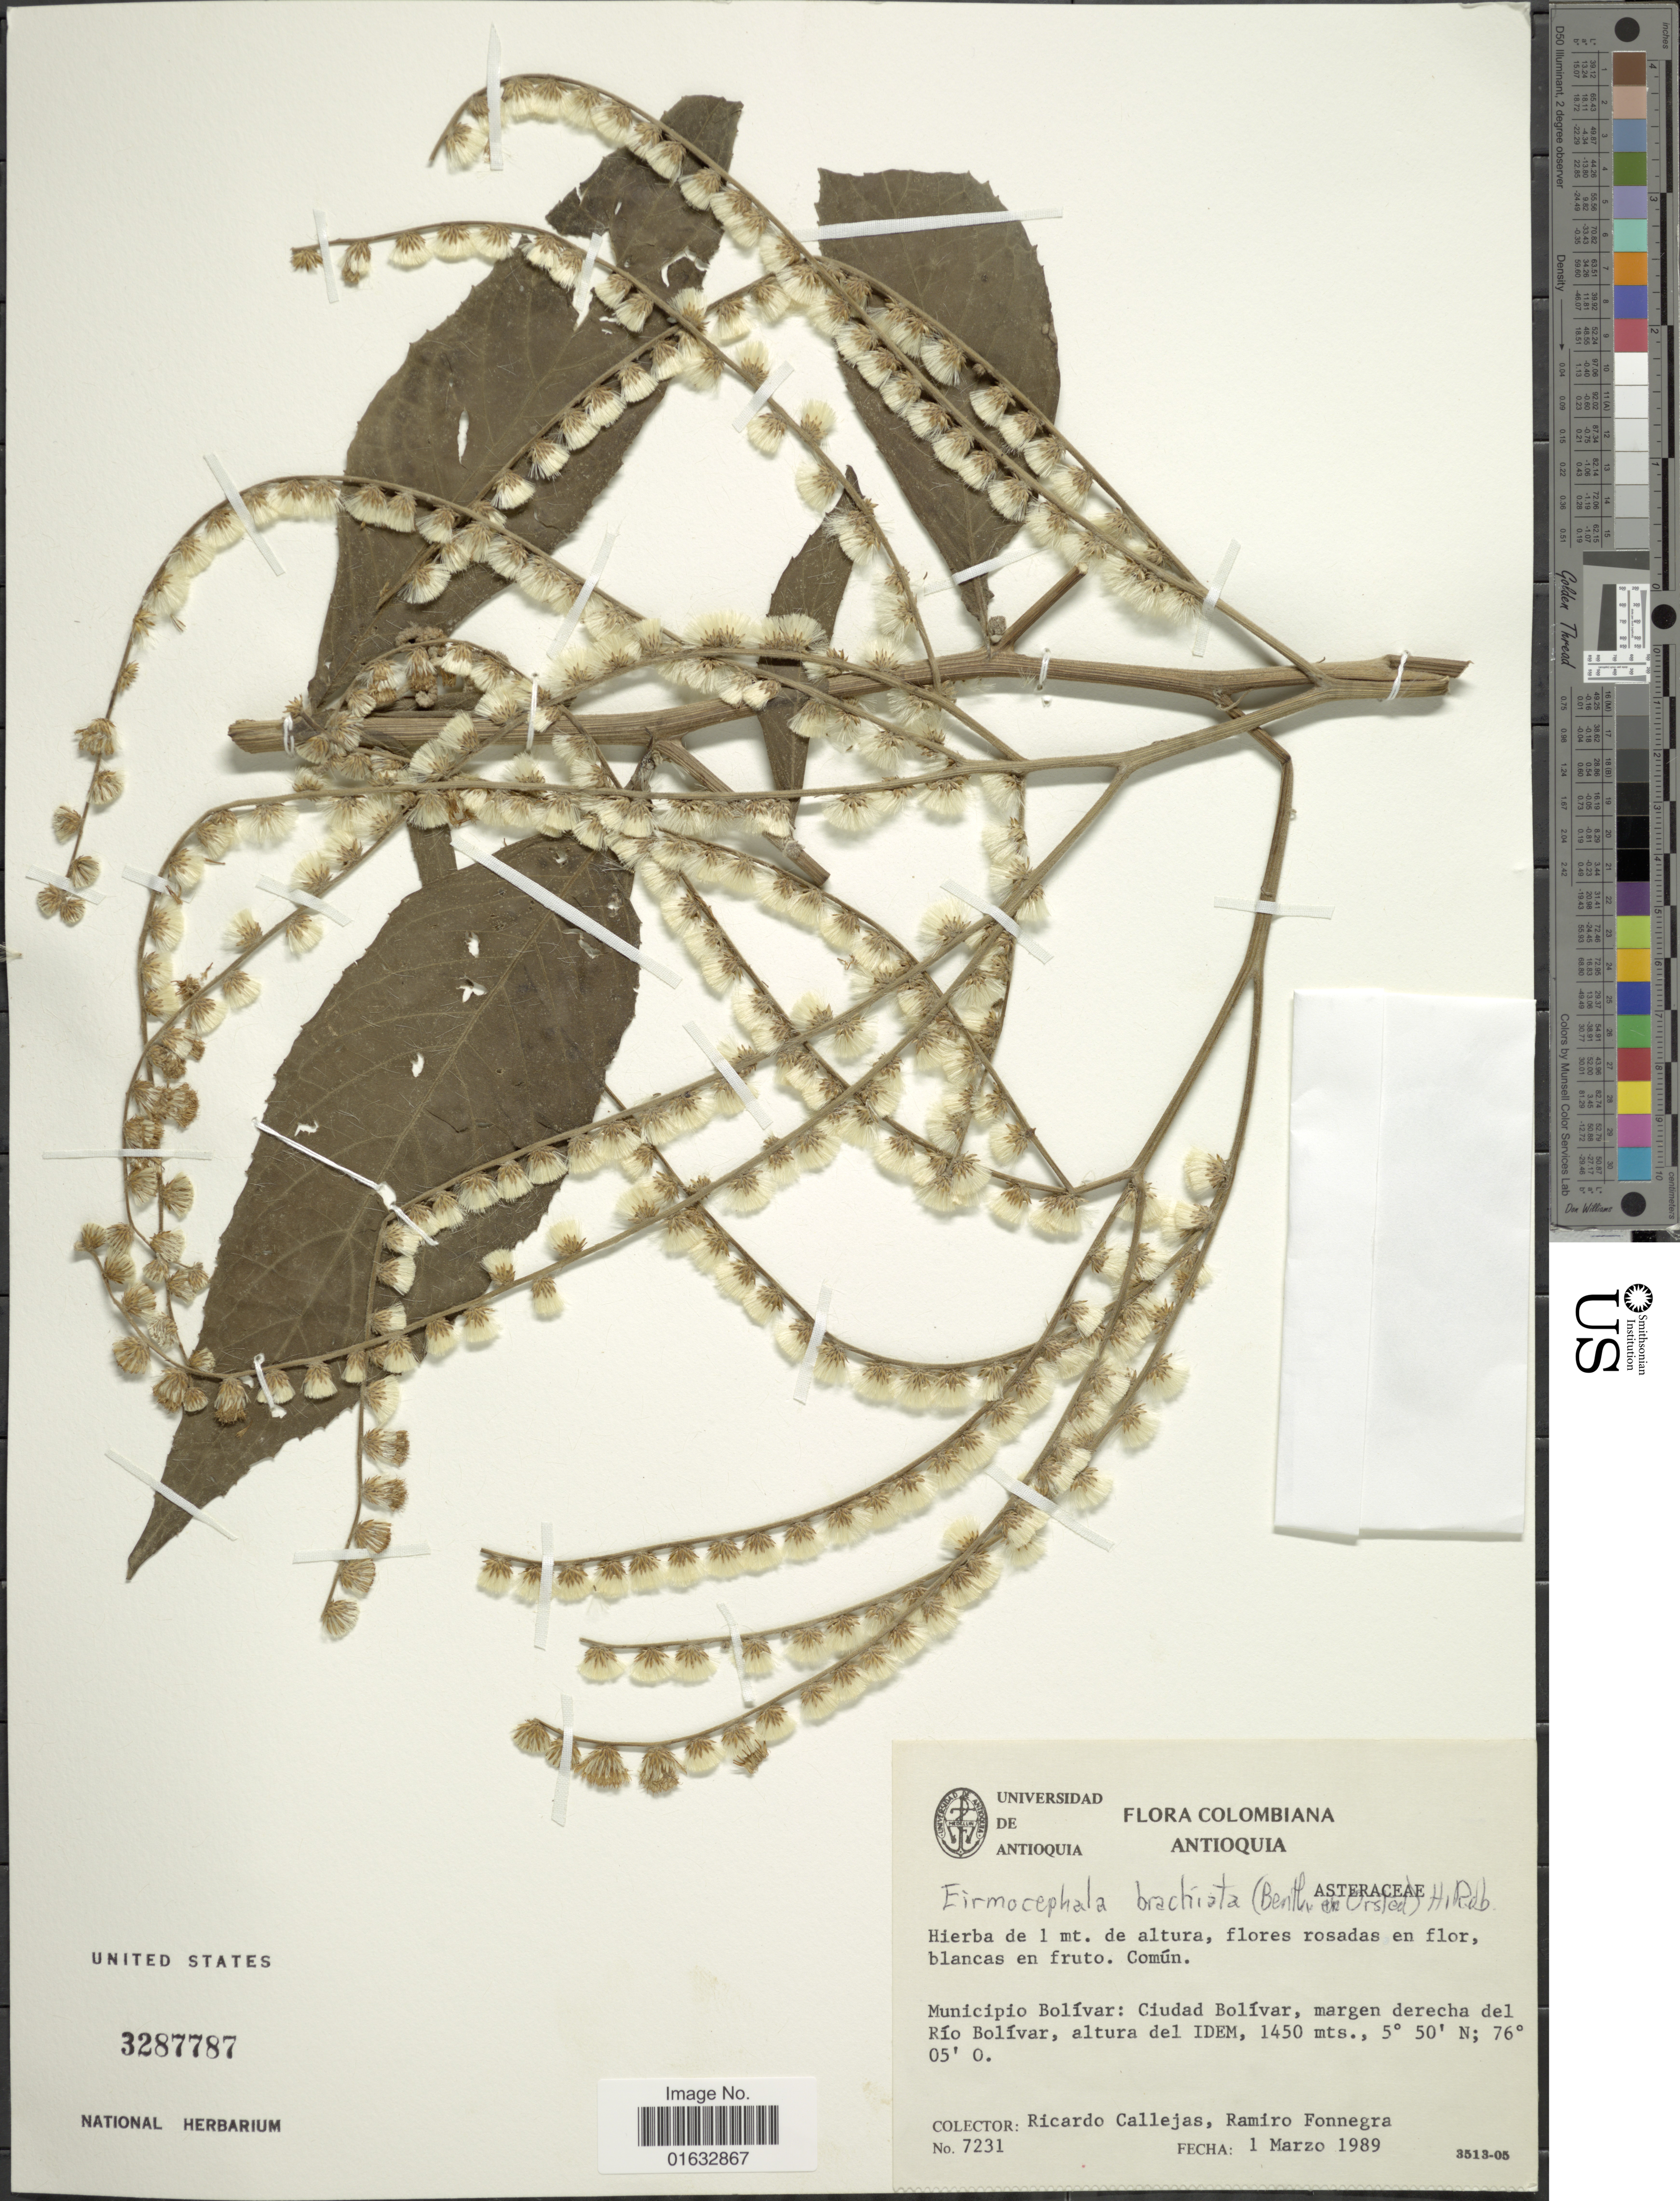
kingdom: Plantae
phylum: Tracheophyta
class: Magnoliopsida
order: Asterales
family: Asteraceae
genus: Eirmocephala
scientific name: Eirmocephala brachiata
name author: (Benth.) H. Rob.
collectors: R. Callejas & R. Fonnegra G.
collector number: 7231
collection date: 1989-03-01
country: Colombia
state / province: Bolívar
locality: Municipio Bolivar: Ciudad Bolivar, margen drecha del Rio Bolivar, altura del Idem. Antioquia.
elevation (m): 1450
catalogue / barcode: US 3287787